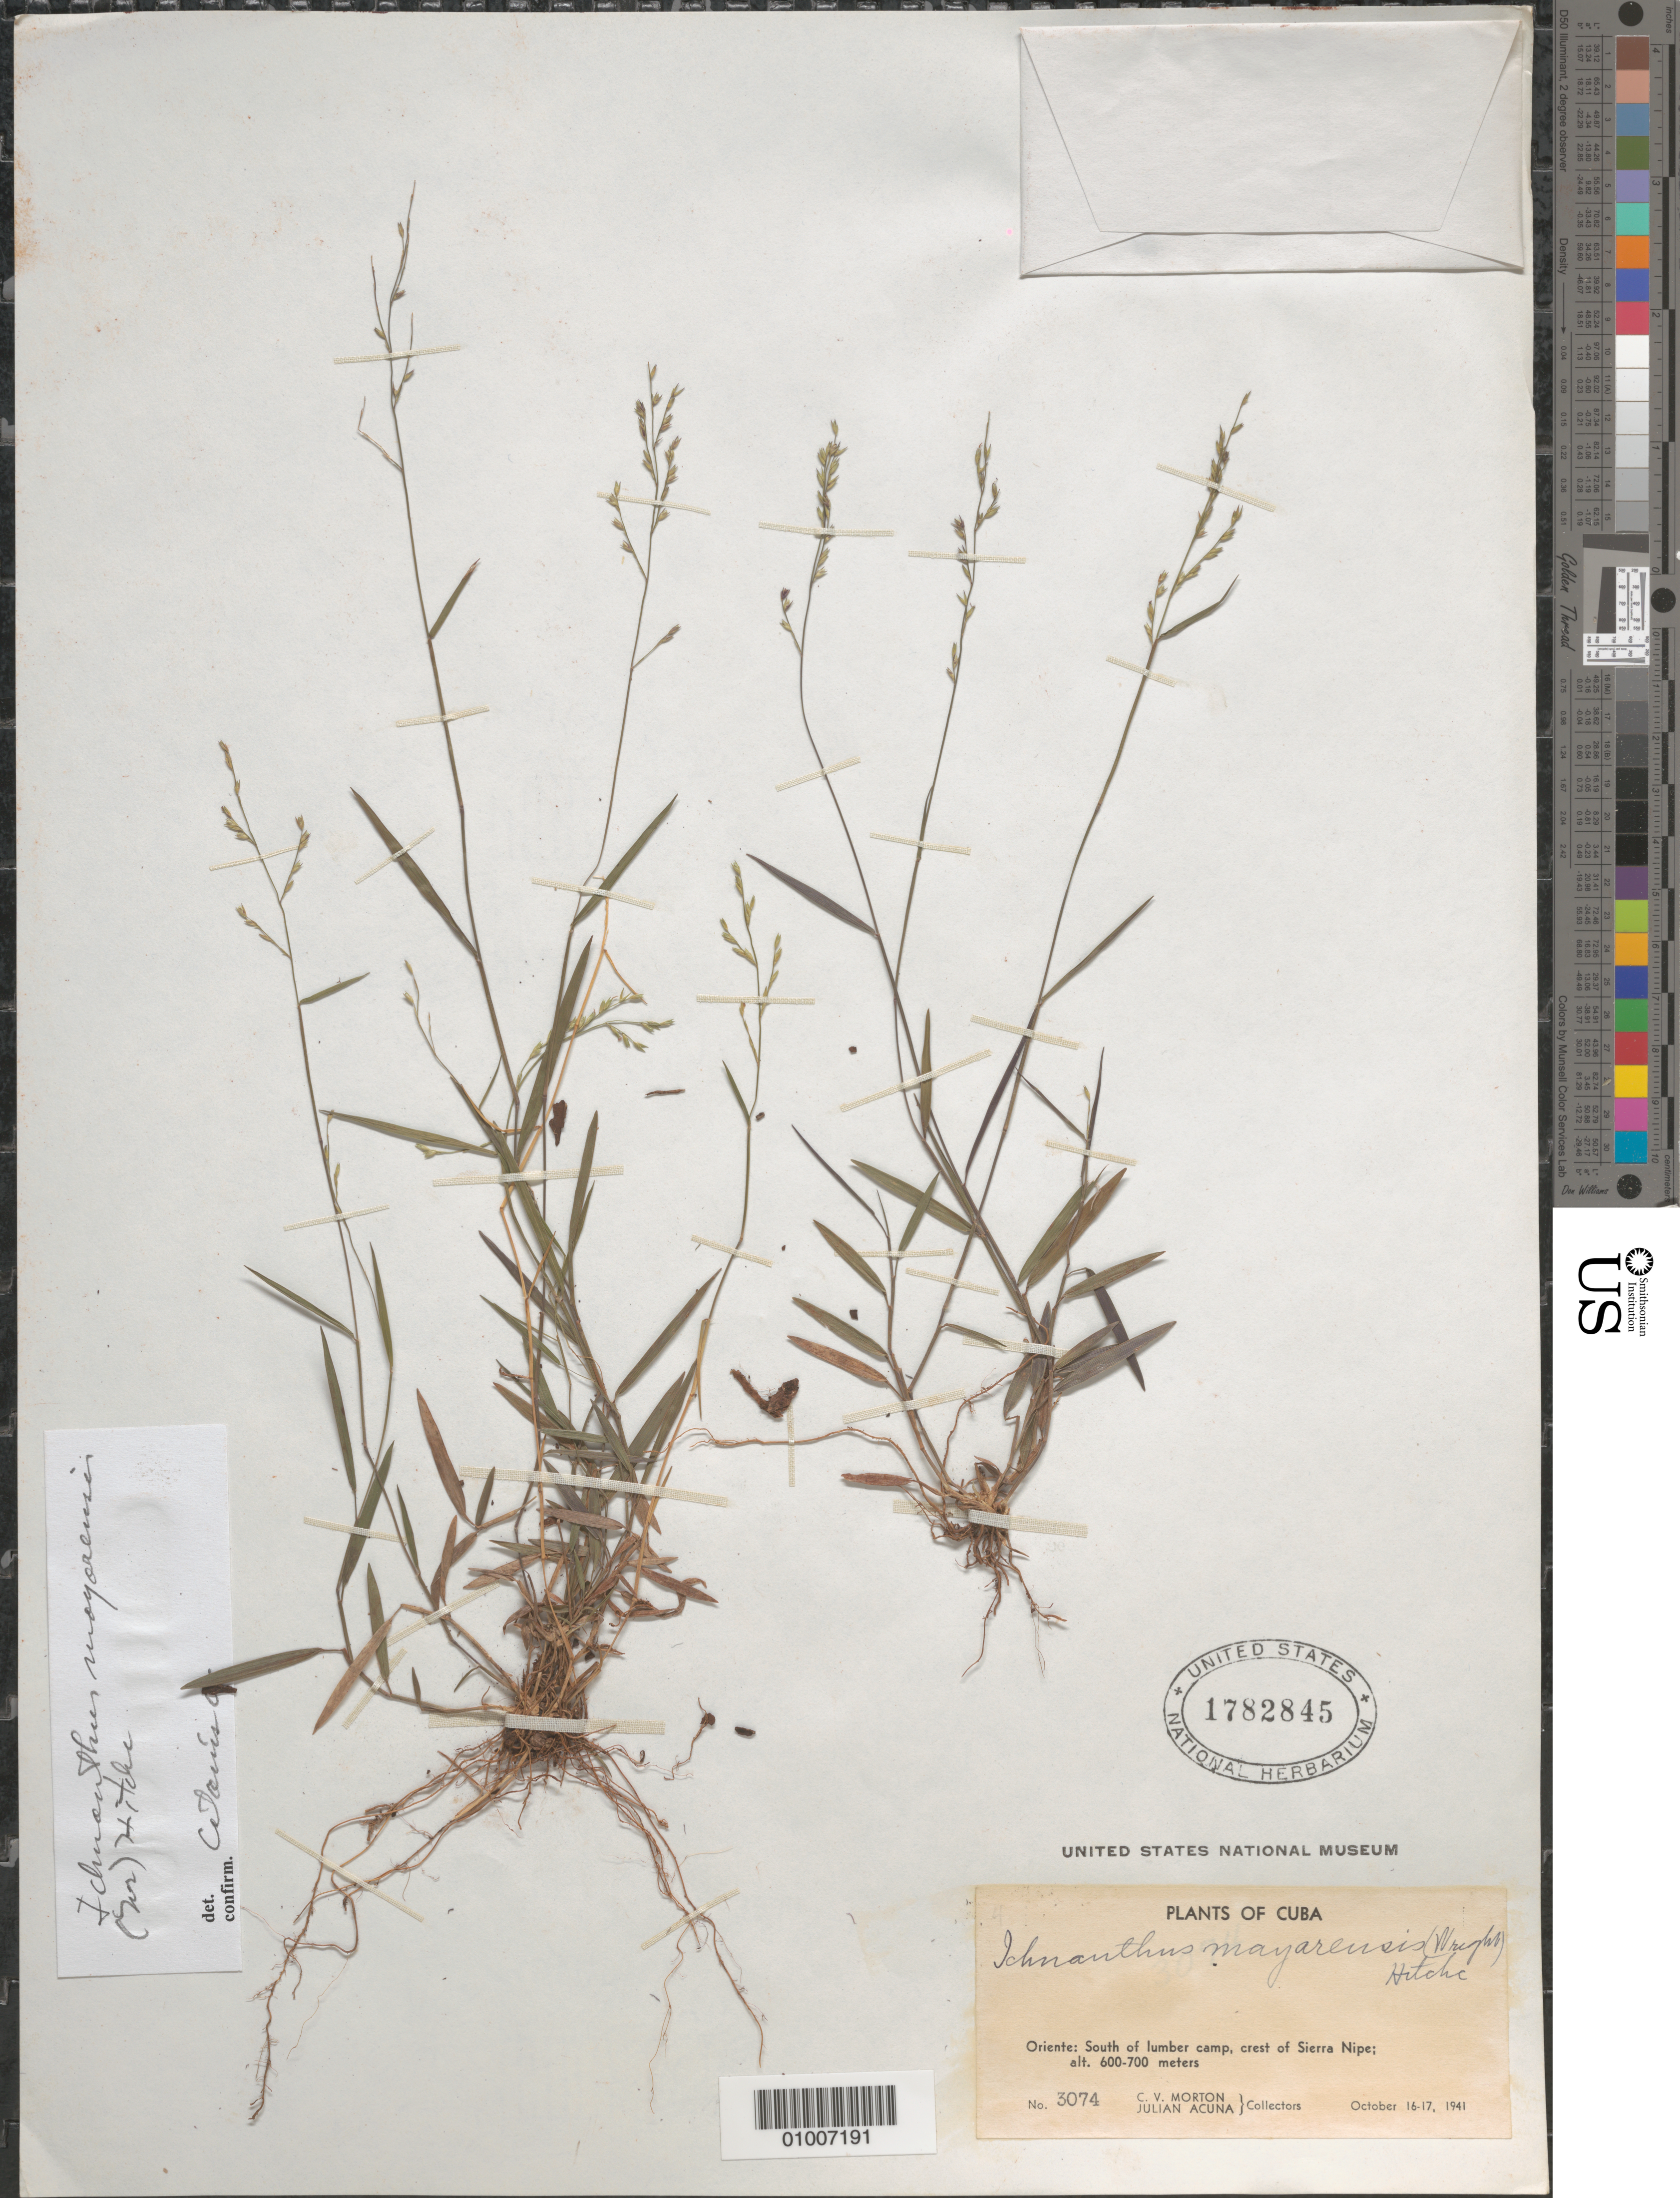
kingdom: Plantae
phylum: Tracheophyta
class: Liliopsida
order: Poales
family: Poaceae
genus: Ichnanthus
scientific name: Ichnanthus mayarensis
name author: (C. Wright) Hitchc.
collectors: C. V. Morton & J. Acuña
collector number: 3074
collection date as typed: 16 Oct 1941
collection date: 1941-10-16/1941-10-17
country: Cuba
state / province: Holguín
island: Cuba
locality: Oriente, Sierra Nipe, South of lumber camp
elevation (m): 600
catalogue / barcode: US 1782845